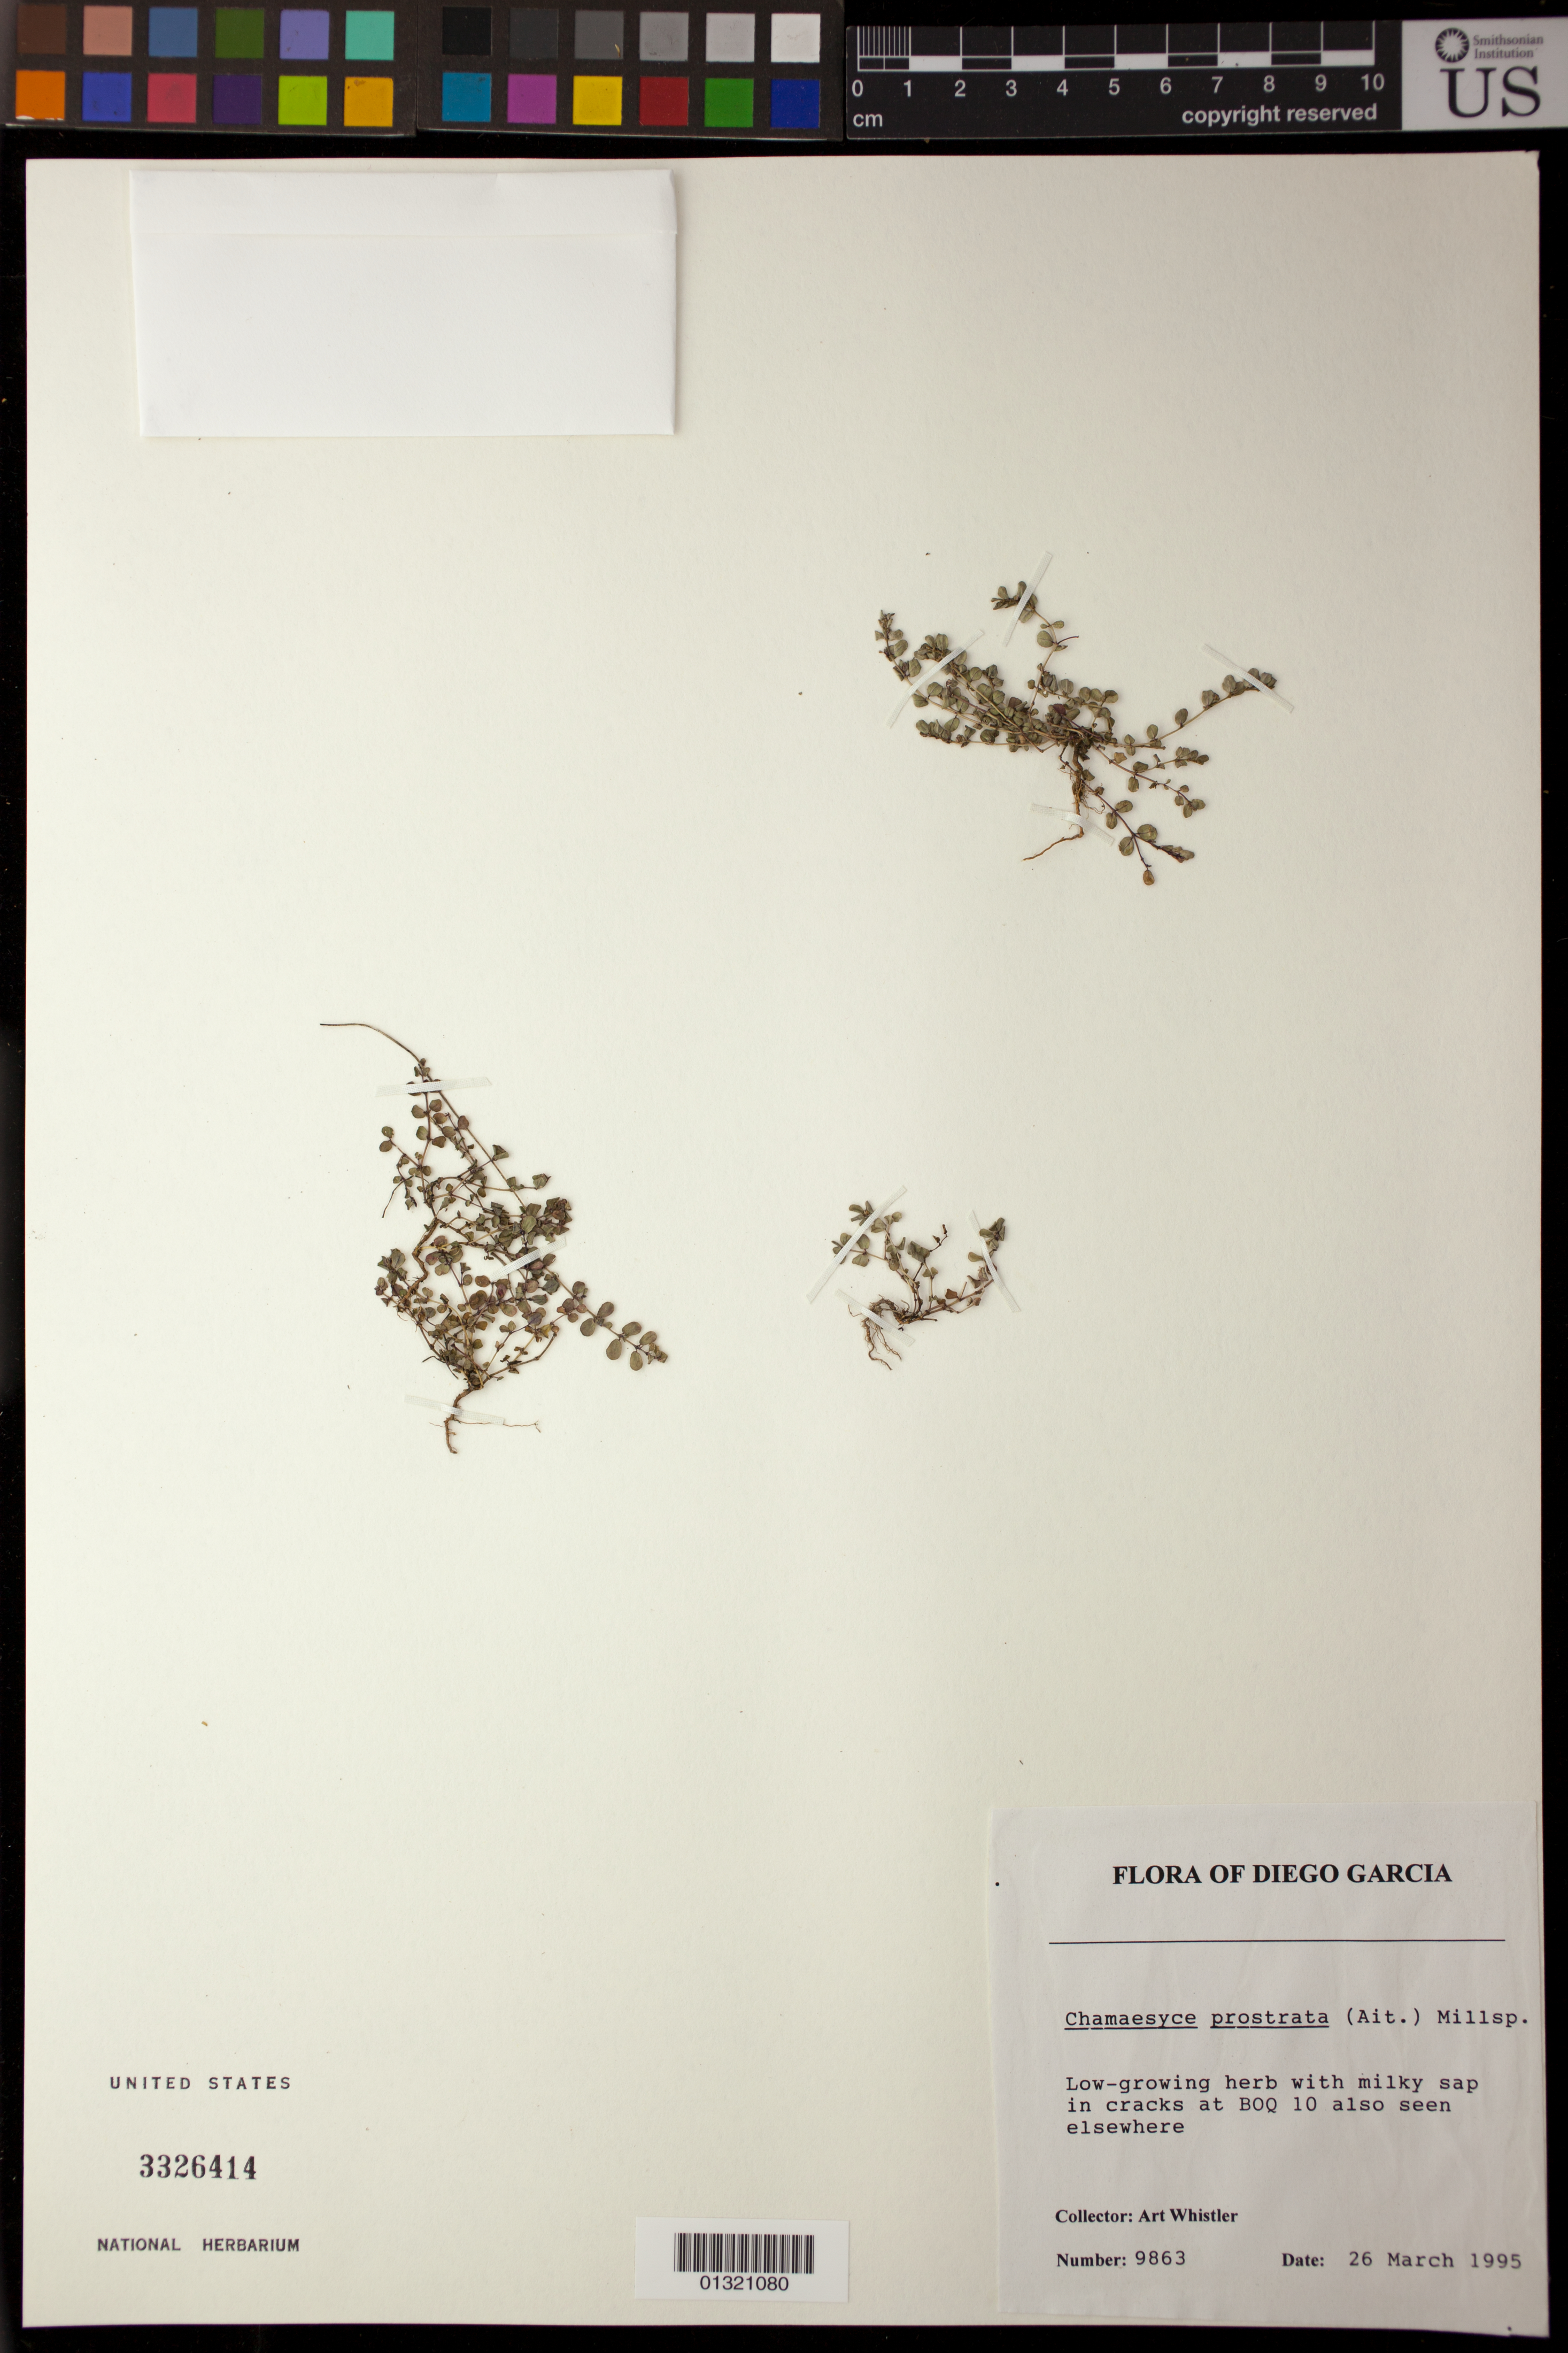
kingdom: Plantae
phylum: Tracheophyta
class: Magnoliopsida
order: Malpighiales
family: Euphorbiaceae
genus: Euphorbia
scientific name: Euphorbia prostrata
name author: Aiton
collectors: A. Whistler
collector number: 9863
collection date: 1995-03-26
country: British Indian Ocean Territory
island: Diego Garcia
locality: Diego Garcia, in cracks at BOQ 10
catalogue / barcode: US 3326414